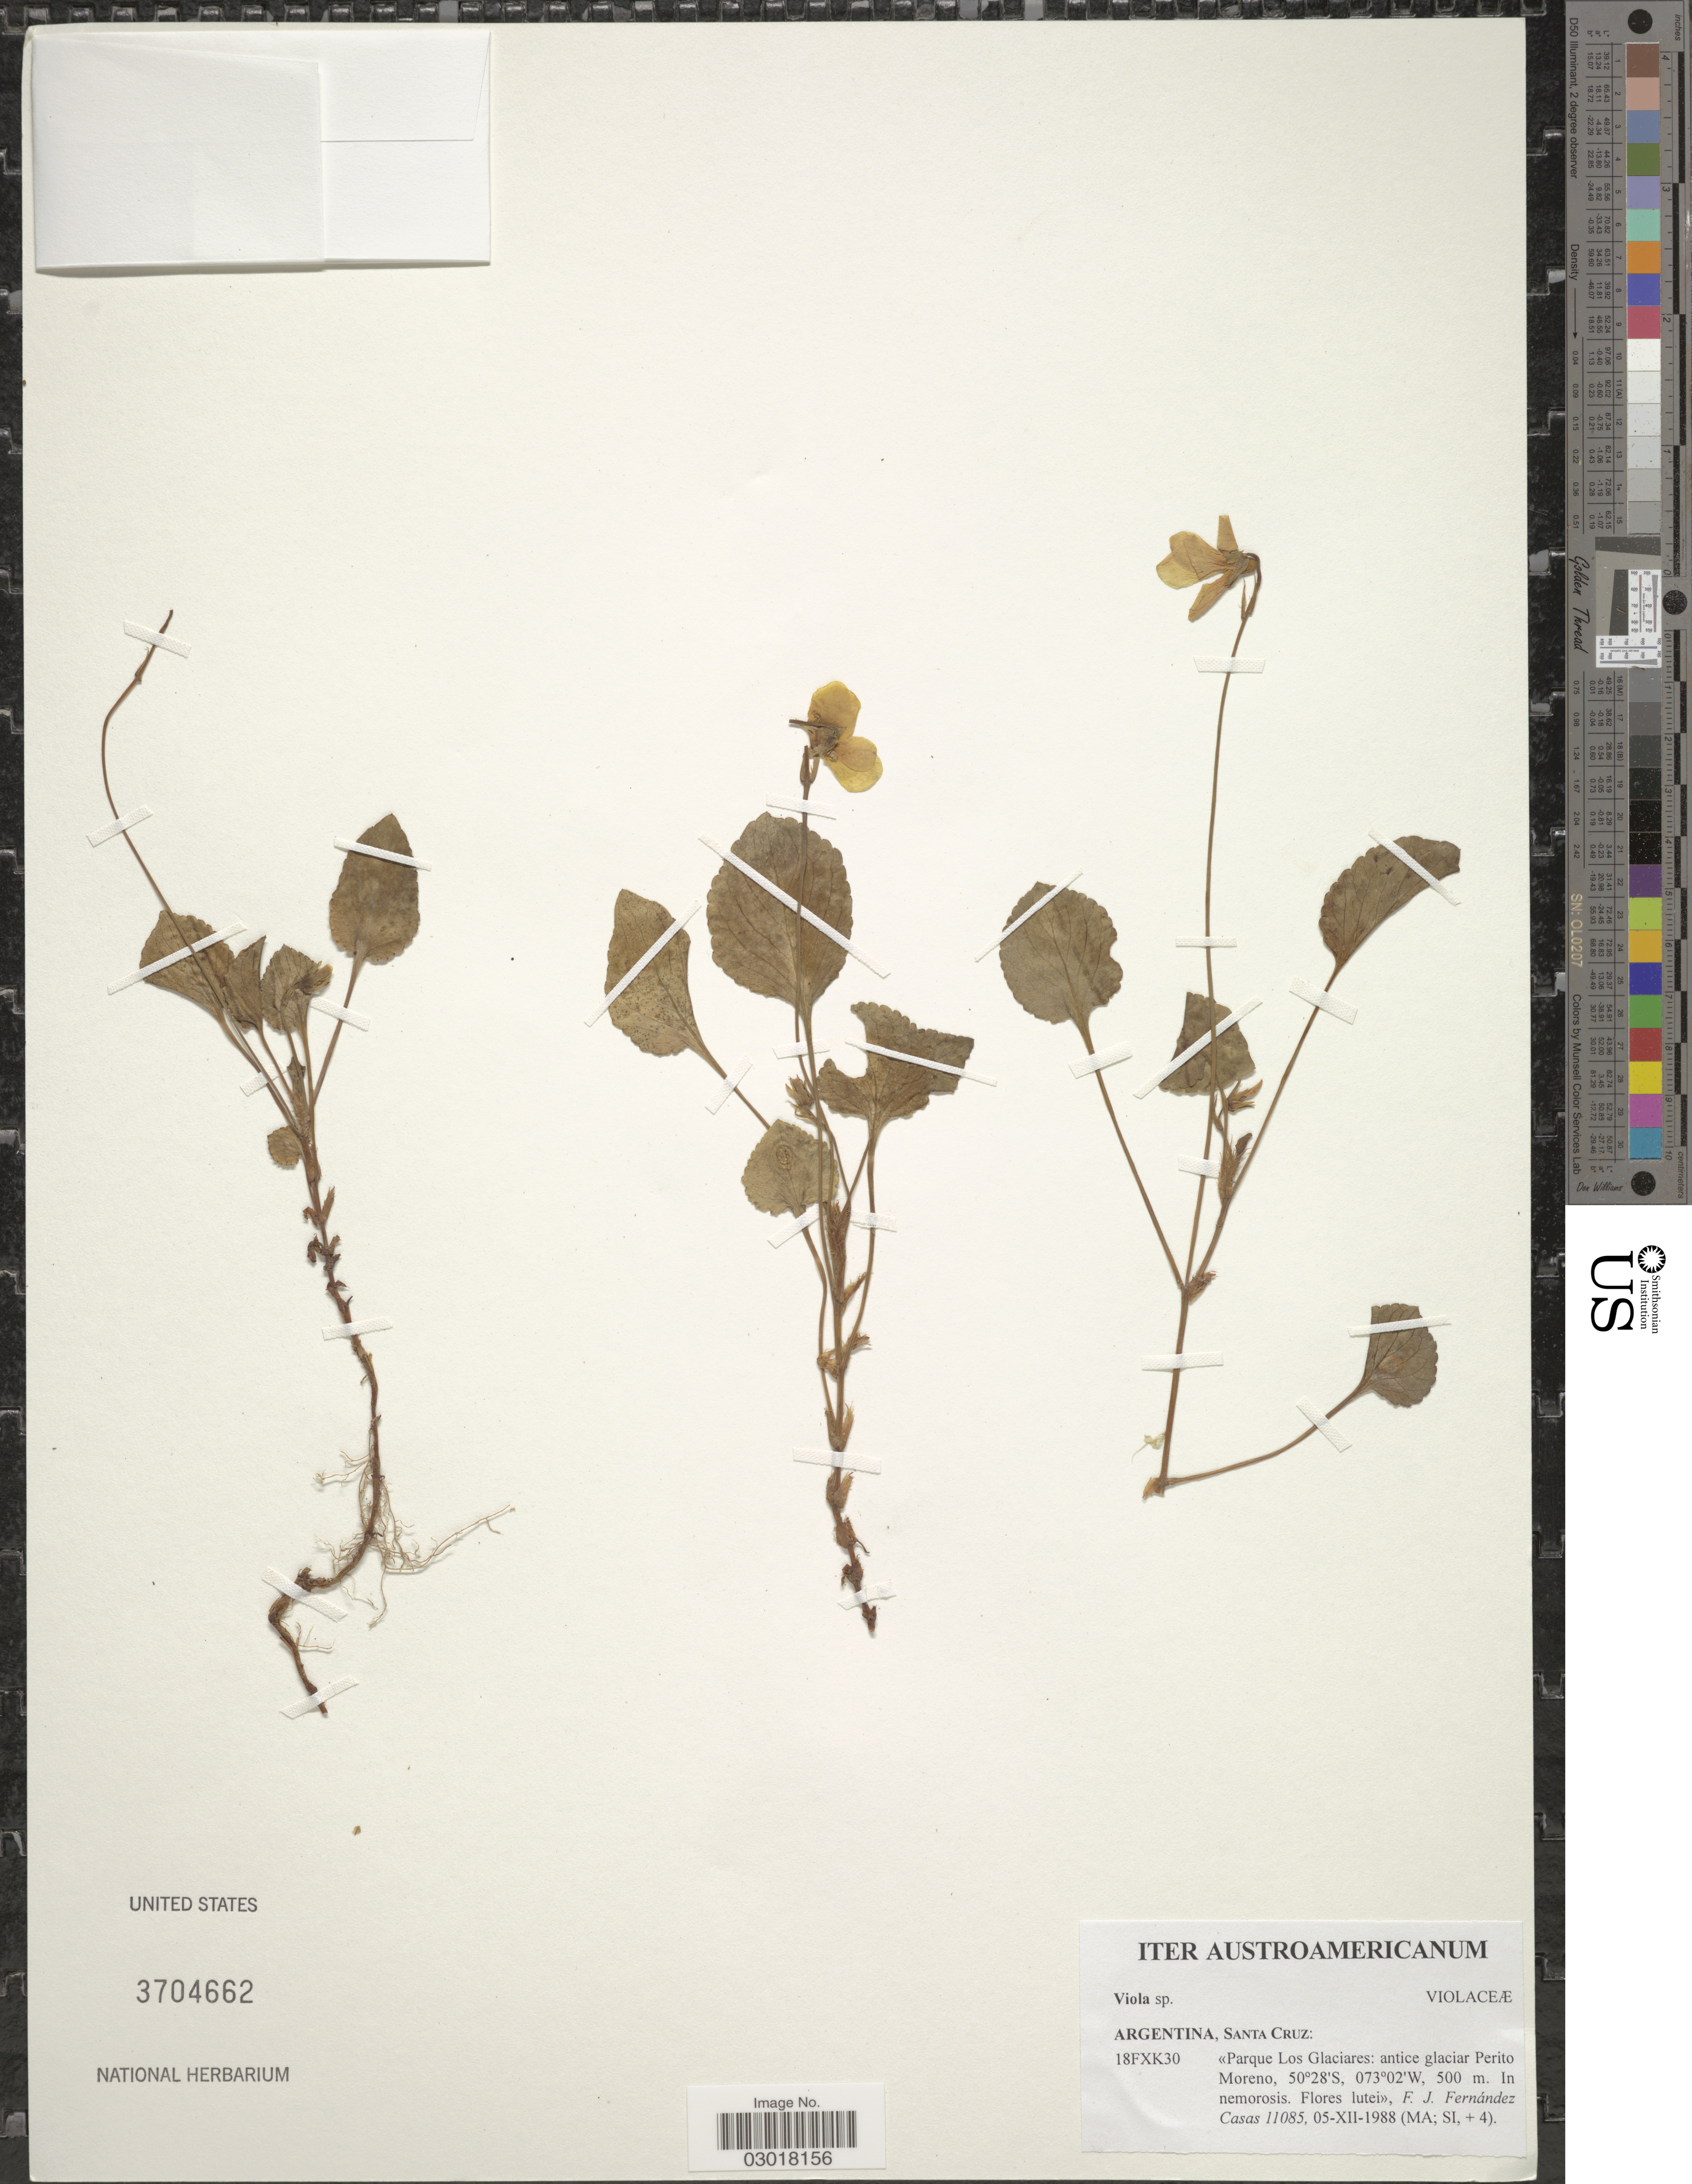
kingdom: Plantae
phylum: Tracheophyta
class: Magnoliopsida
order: Malpighiales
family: Violaceae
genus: Viola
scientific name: Viola sp.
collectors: F. J. Fernández Casas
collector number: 11085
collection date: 1988-12-05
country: Argentina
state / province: Santa Cruz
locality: Parque Los Glaciares: antice glaciar Perito Moreno.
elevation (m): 500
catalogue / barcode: US 3704662